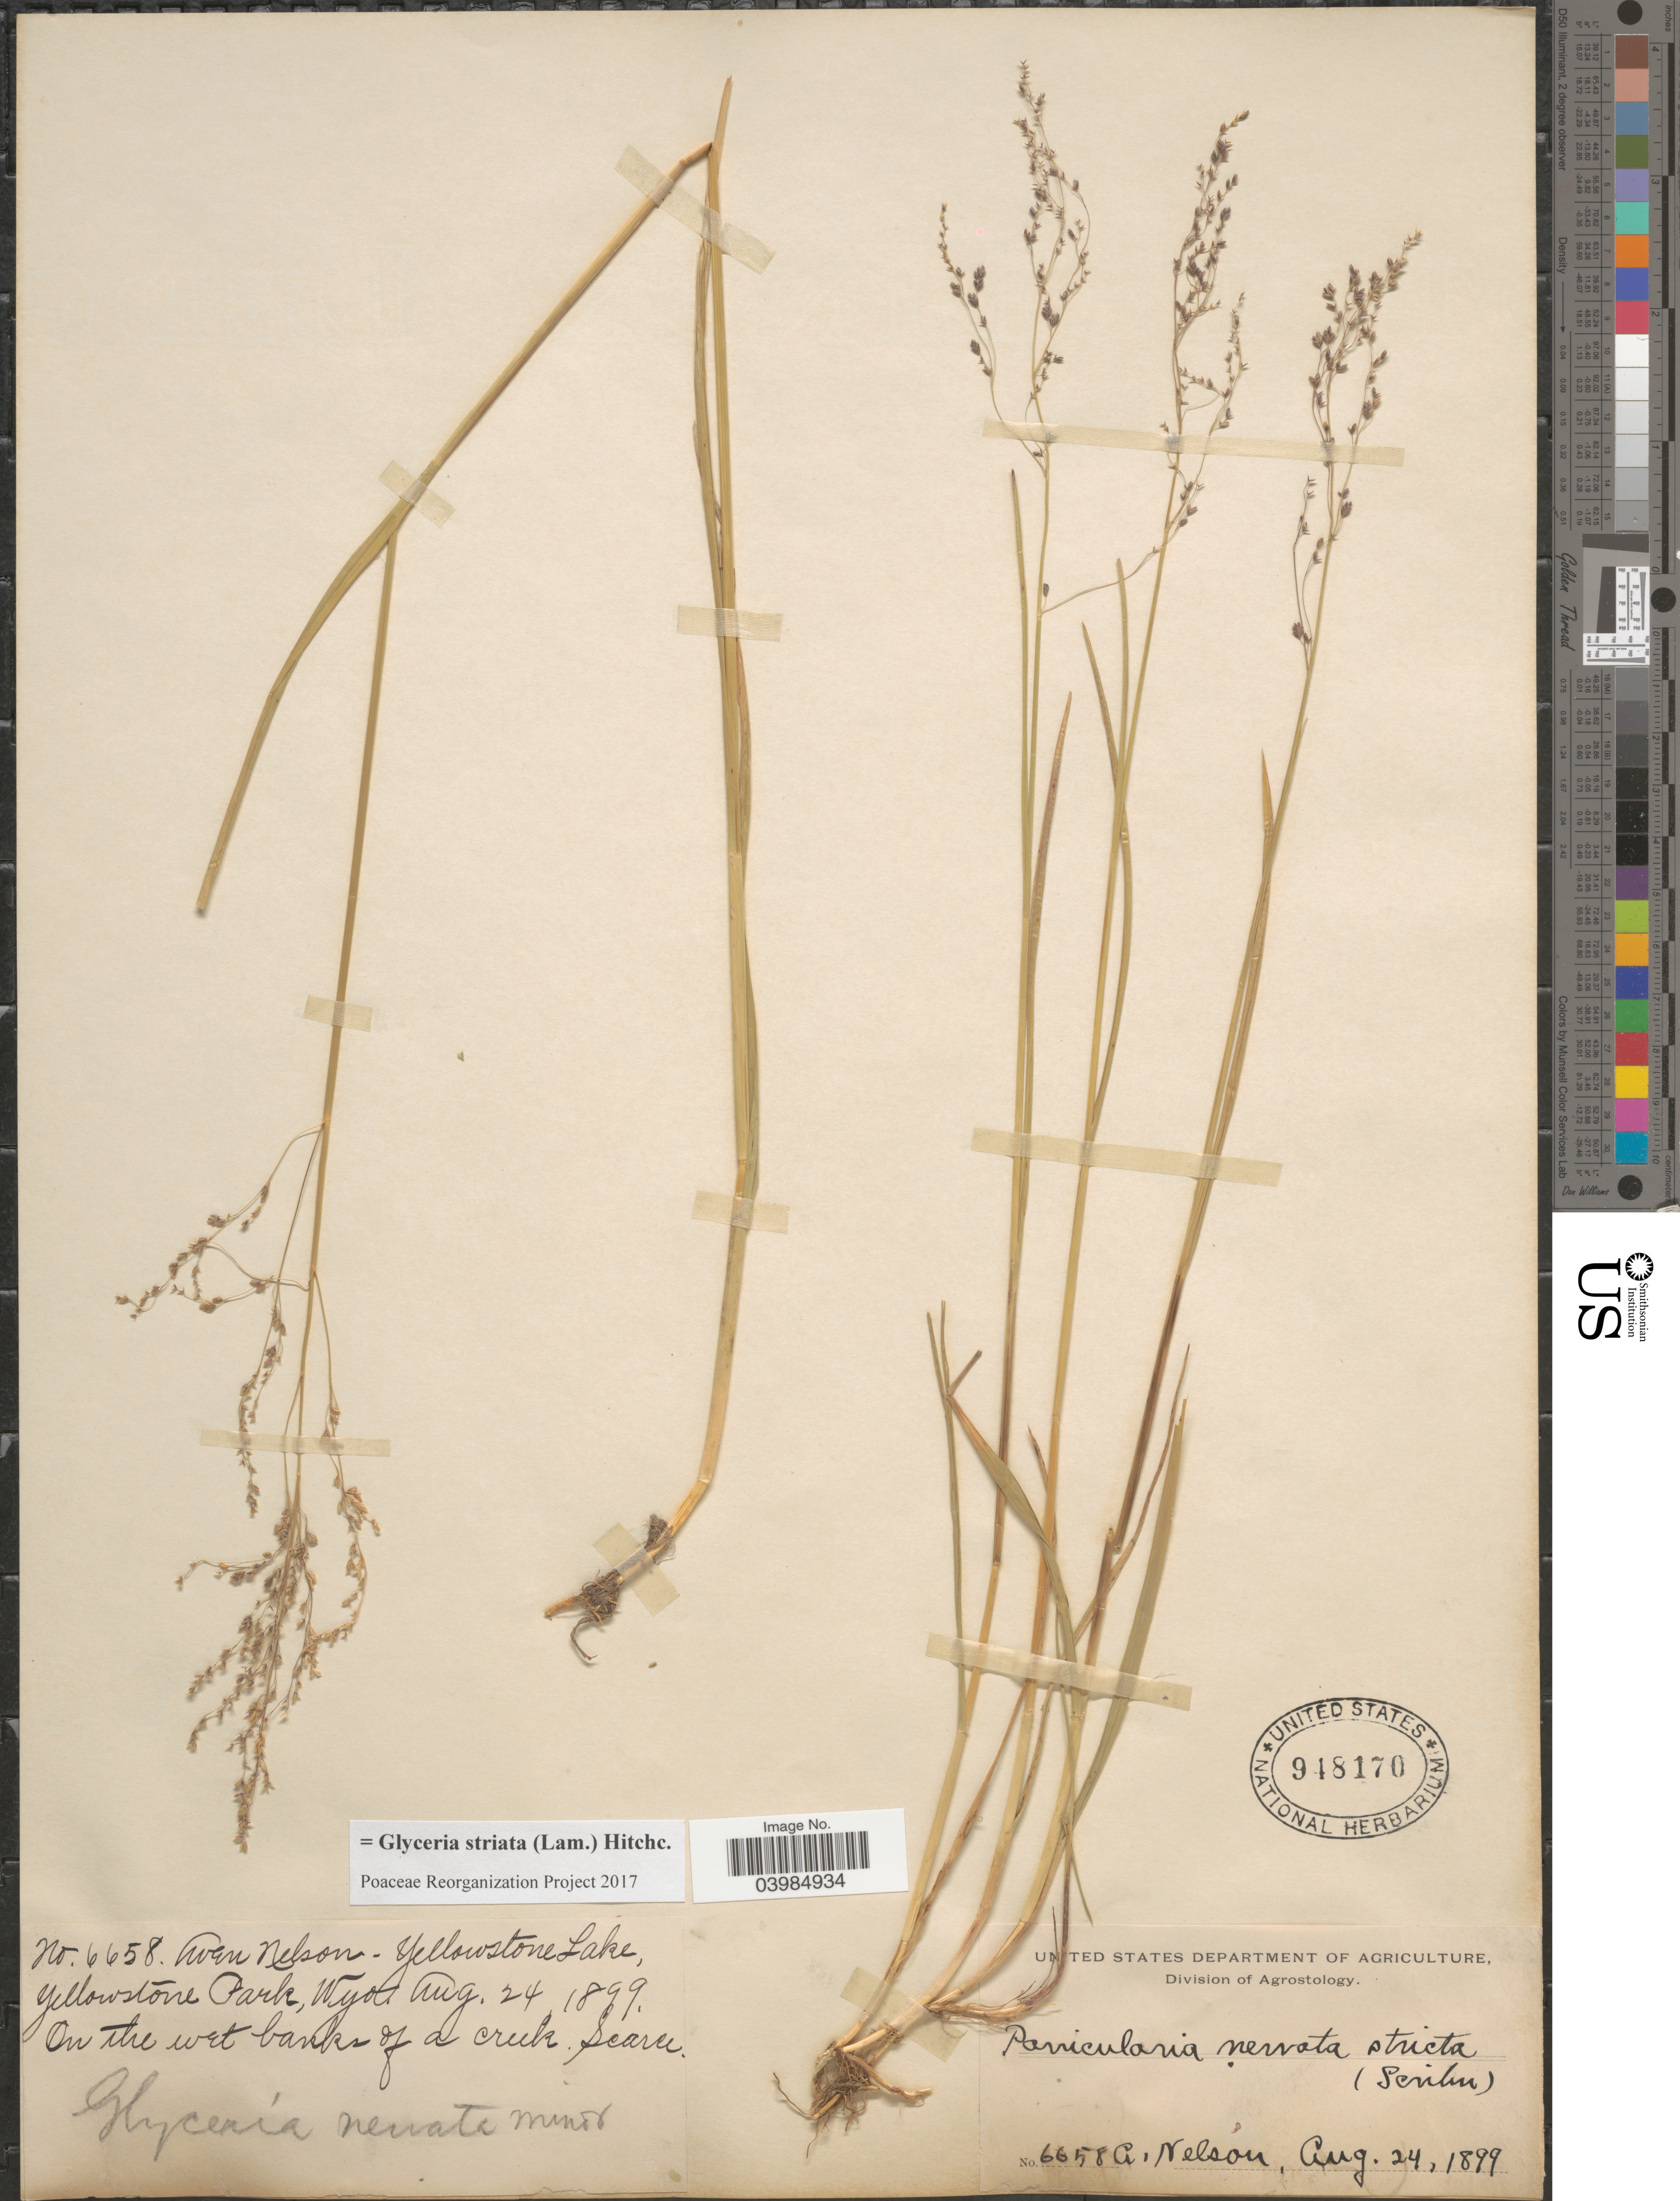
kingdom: Plantae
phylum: Tracheophyta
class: Liliopsida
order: Poales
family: Poaceae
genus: Glyceria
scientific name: Glyceria striata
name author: (Lam.) Hitchc.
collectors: A. Nelson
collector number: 6658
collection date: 1899-08-24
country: United States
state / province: Wyoming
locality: Yellowstone Lake, Yellowstone Park. On the wet banks of a creek.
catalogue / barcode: US 948170